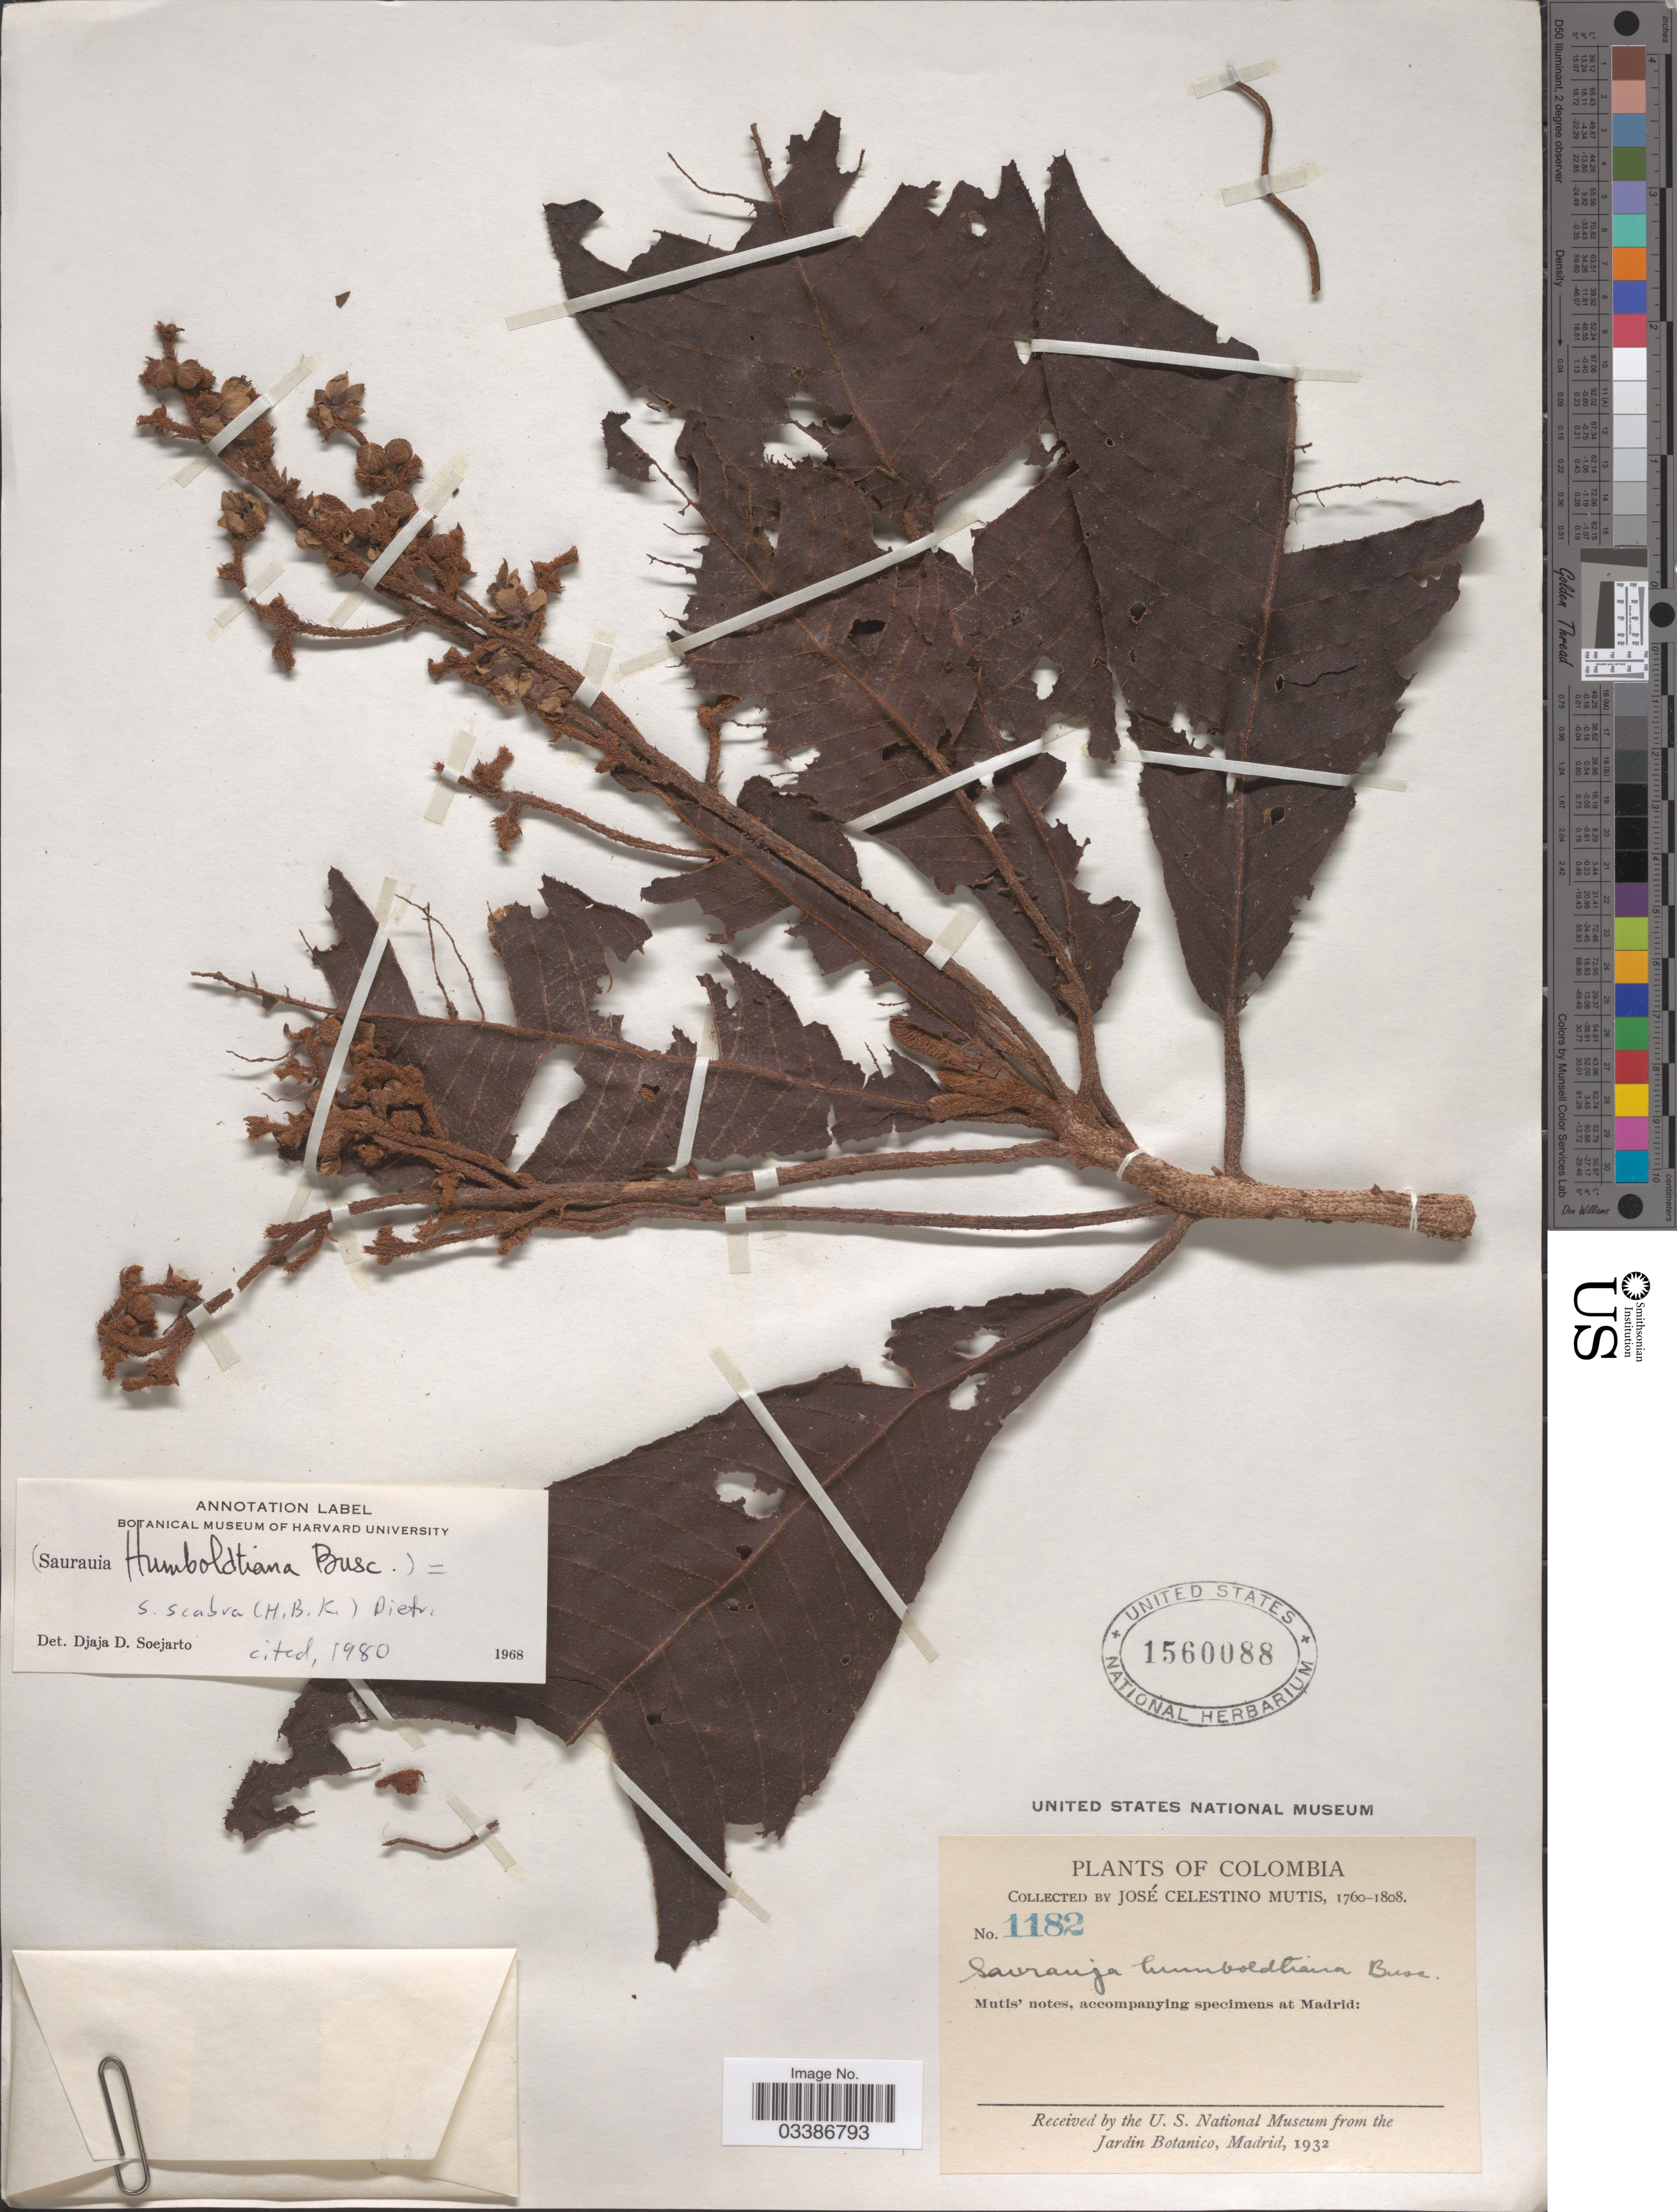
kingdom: Plantae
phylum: Tracheophyta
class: Magnoliopsida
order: Ericales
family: Actinidiaceae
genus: Saurauia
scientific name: Saurauia scabra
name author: (Kunth) D. Dietr.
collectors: J. C. B. Mutis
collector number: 1182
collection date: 1760/1808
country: Colombia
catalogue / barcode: US 1560088